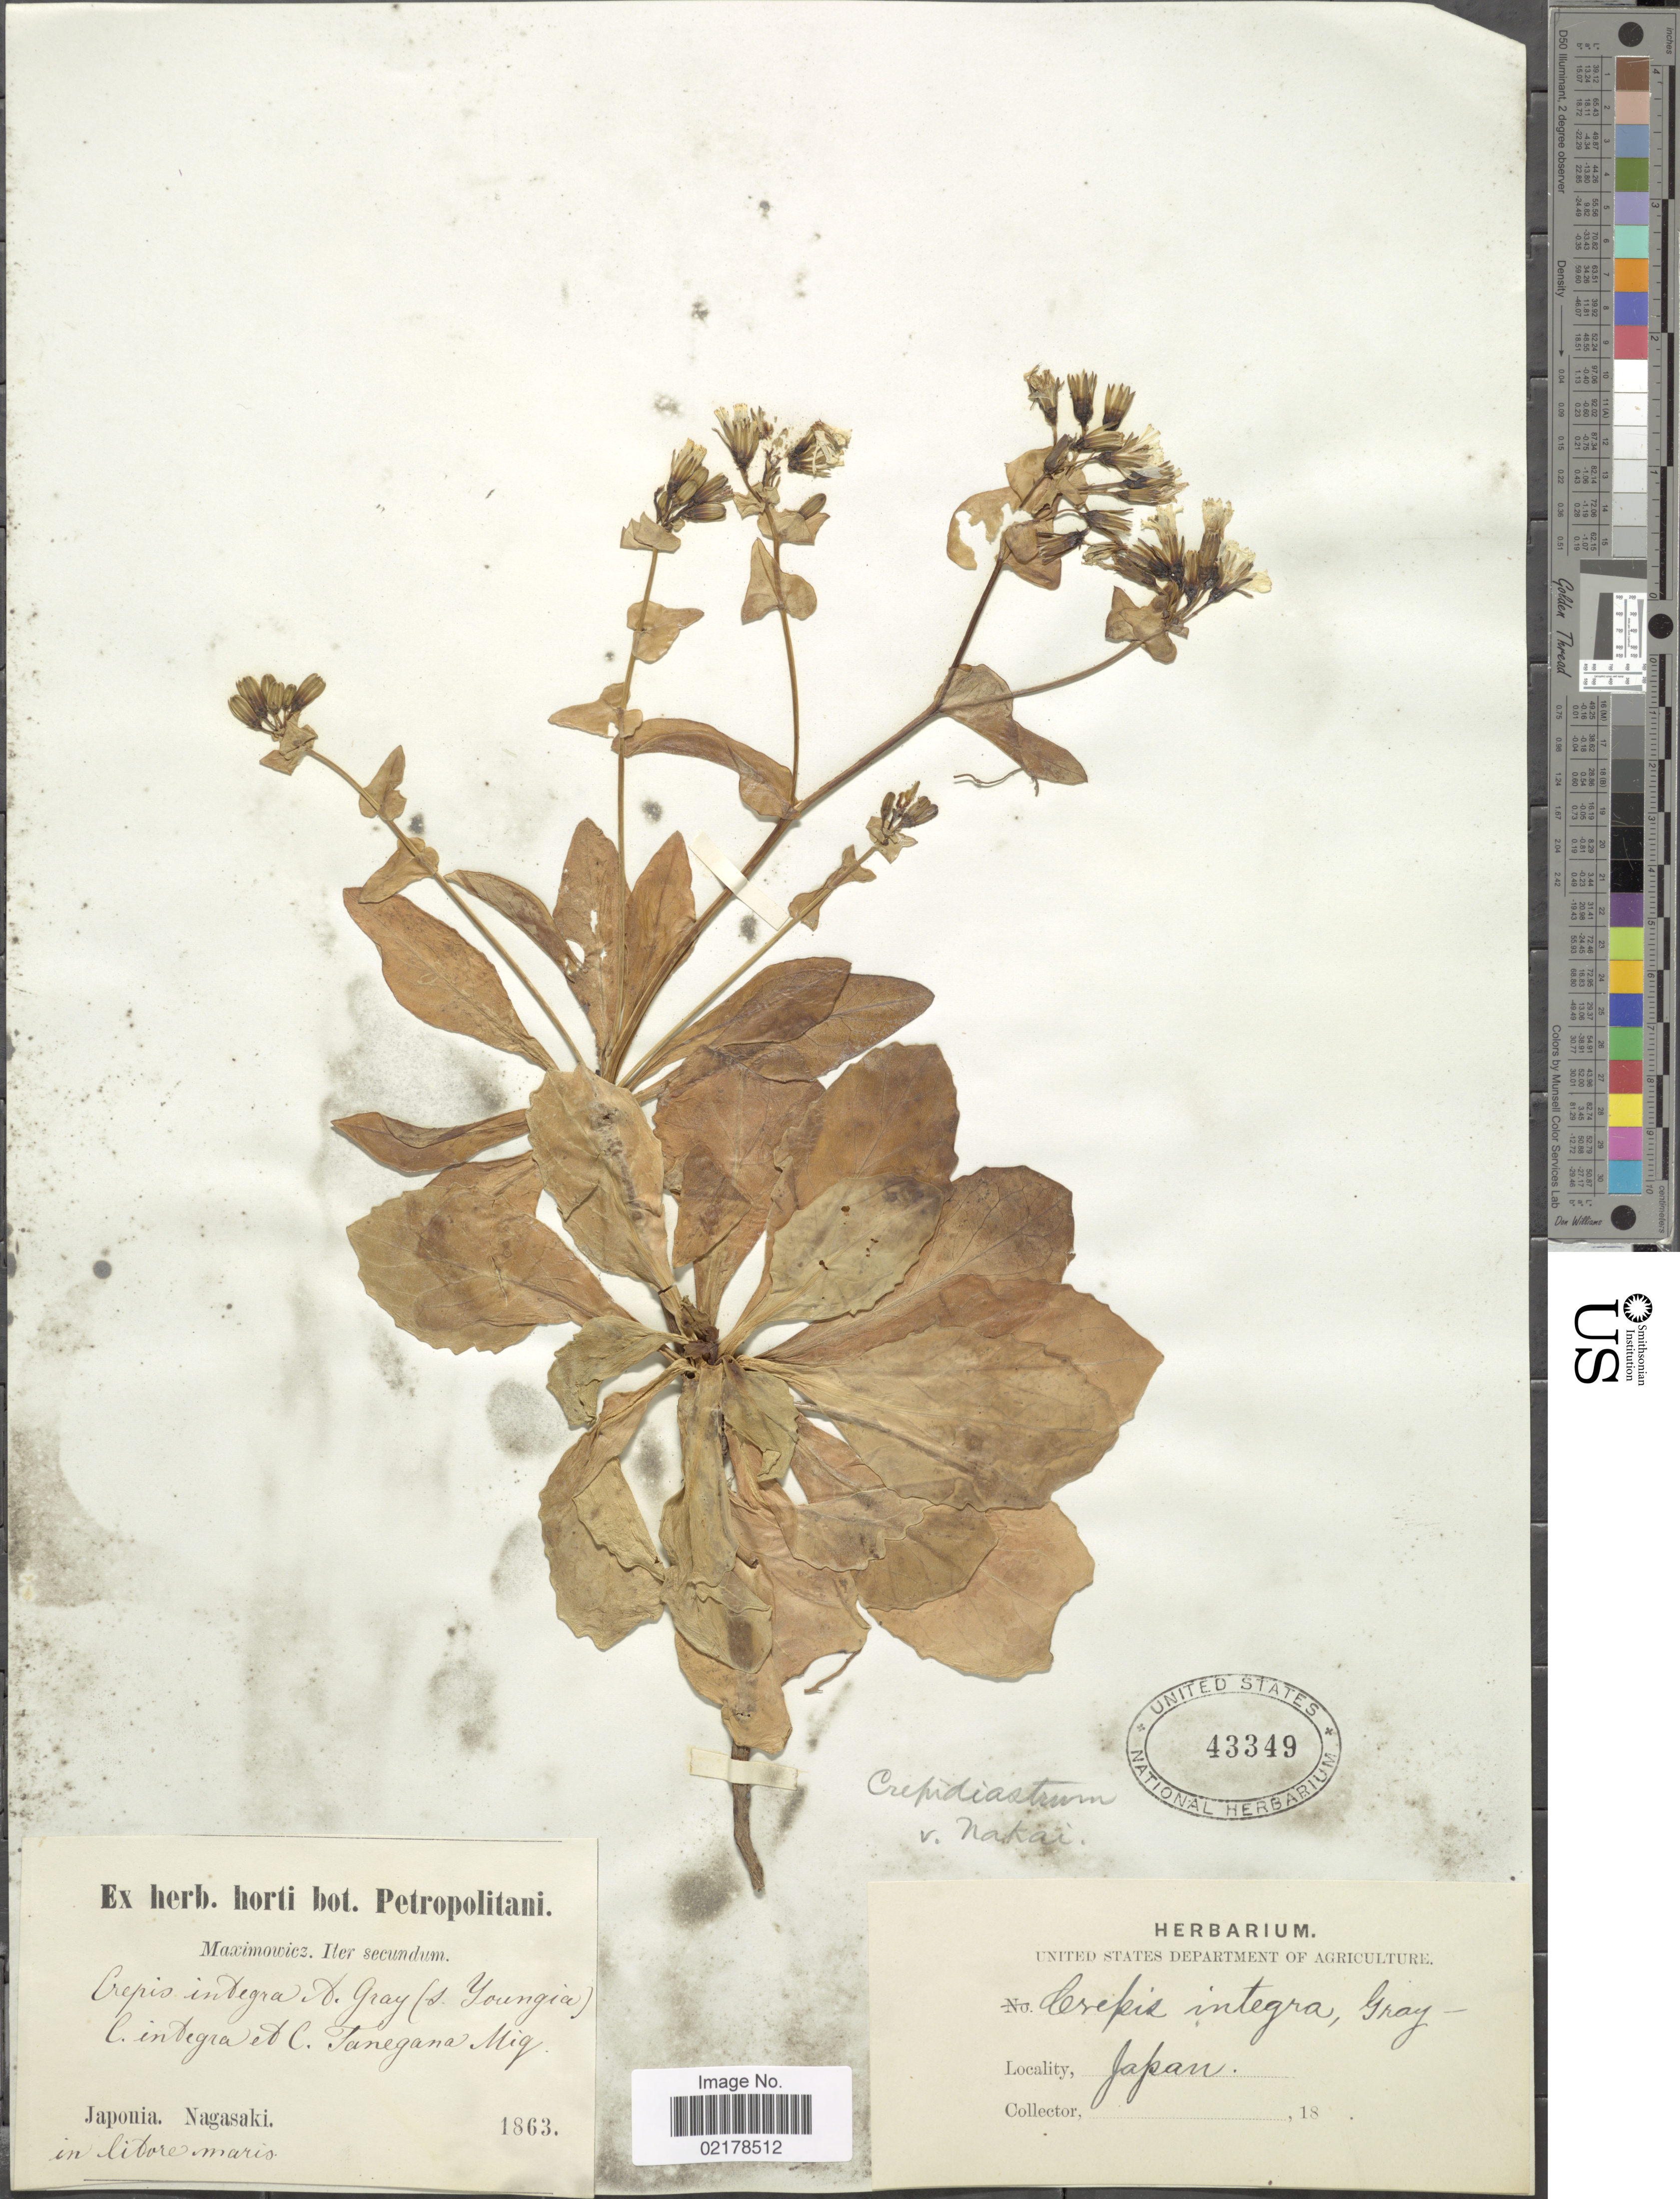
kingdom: Plantae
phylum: Tracheophyta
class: Magnoliopsida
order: Asterales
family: Asteraceae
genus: Crepidiastrum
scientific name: Crepidiastrum nakaii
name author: H. Ohashi & K. Ohashi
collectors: Maximowicz, --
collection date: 1863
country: Japan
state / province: Nagasaki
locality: In litore maris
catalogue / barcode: US 43349